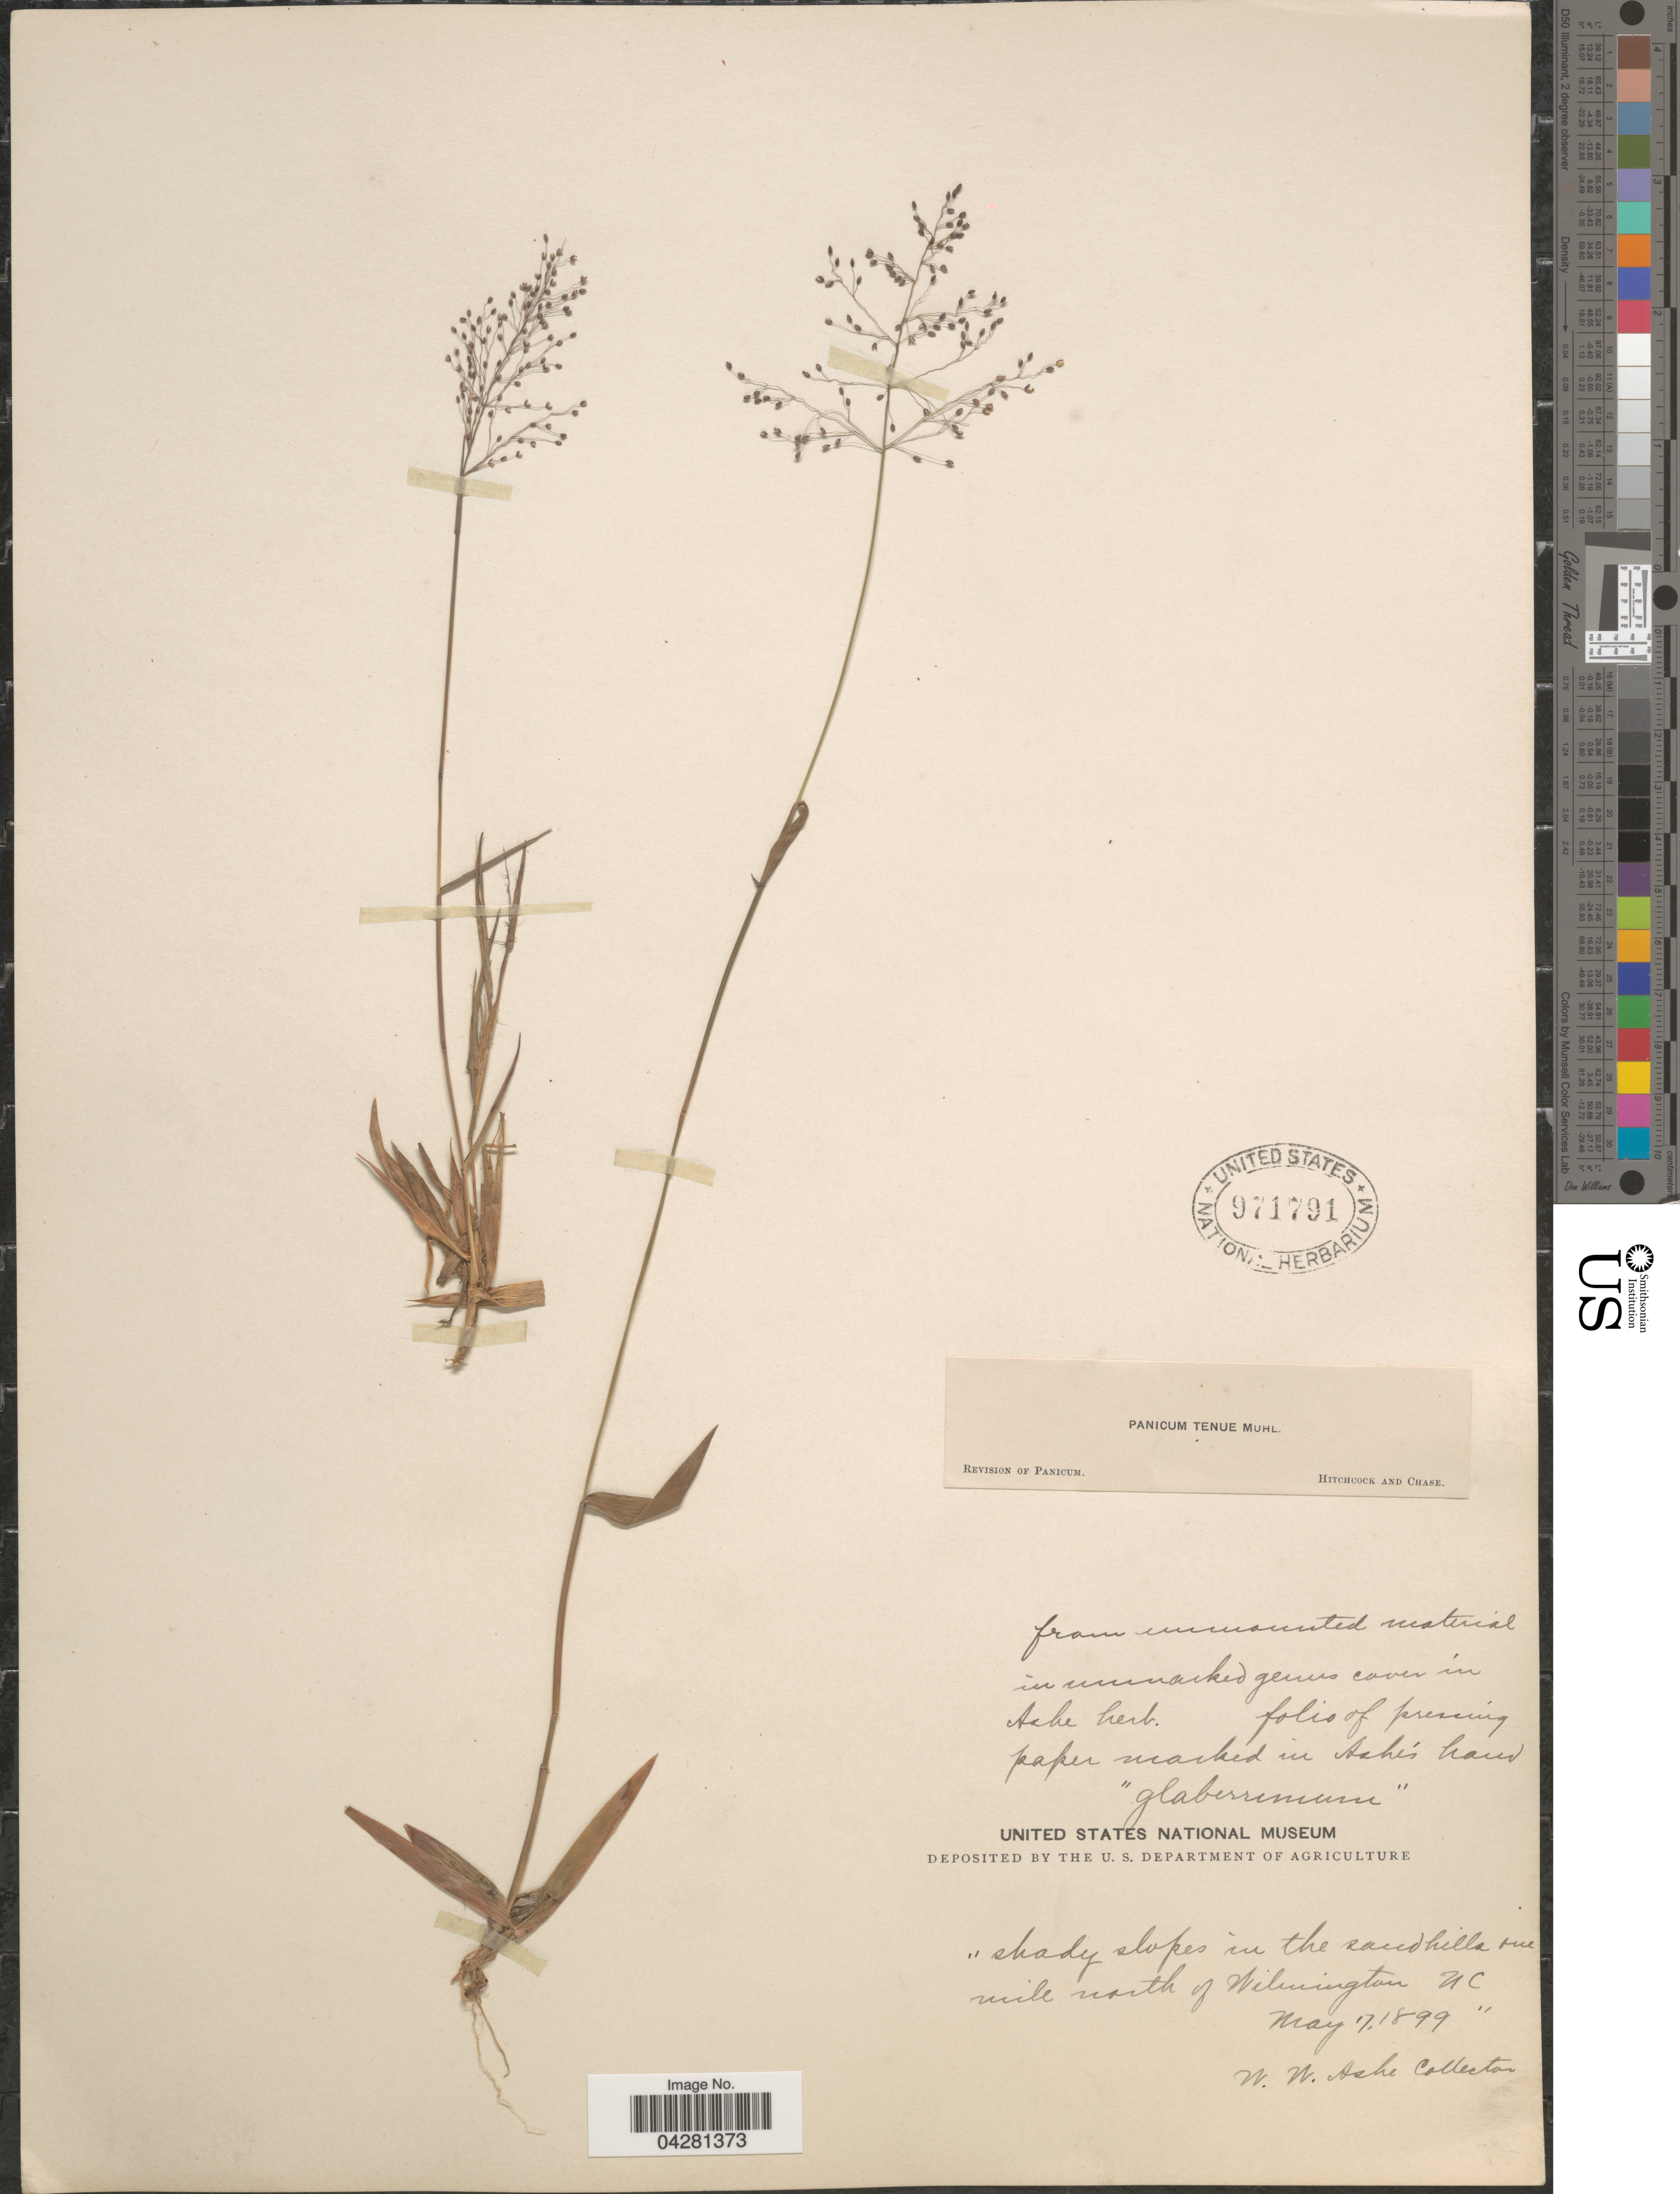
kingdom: Plantae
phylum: Tracheophyta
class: Liliopsida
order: Poales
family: Poaceae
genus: Dichanthelium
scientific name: Dichanthelium dichotomum var. unciphyllum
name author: (Trin.) Davidse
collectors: W. W. Ashe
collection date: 1899-05-17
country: United States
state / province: North Carolina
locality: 'Shady slopes in the sand hills one mile north of Wilmington.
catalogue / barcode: US 971791